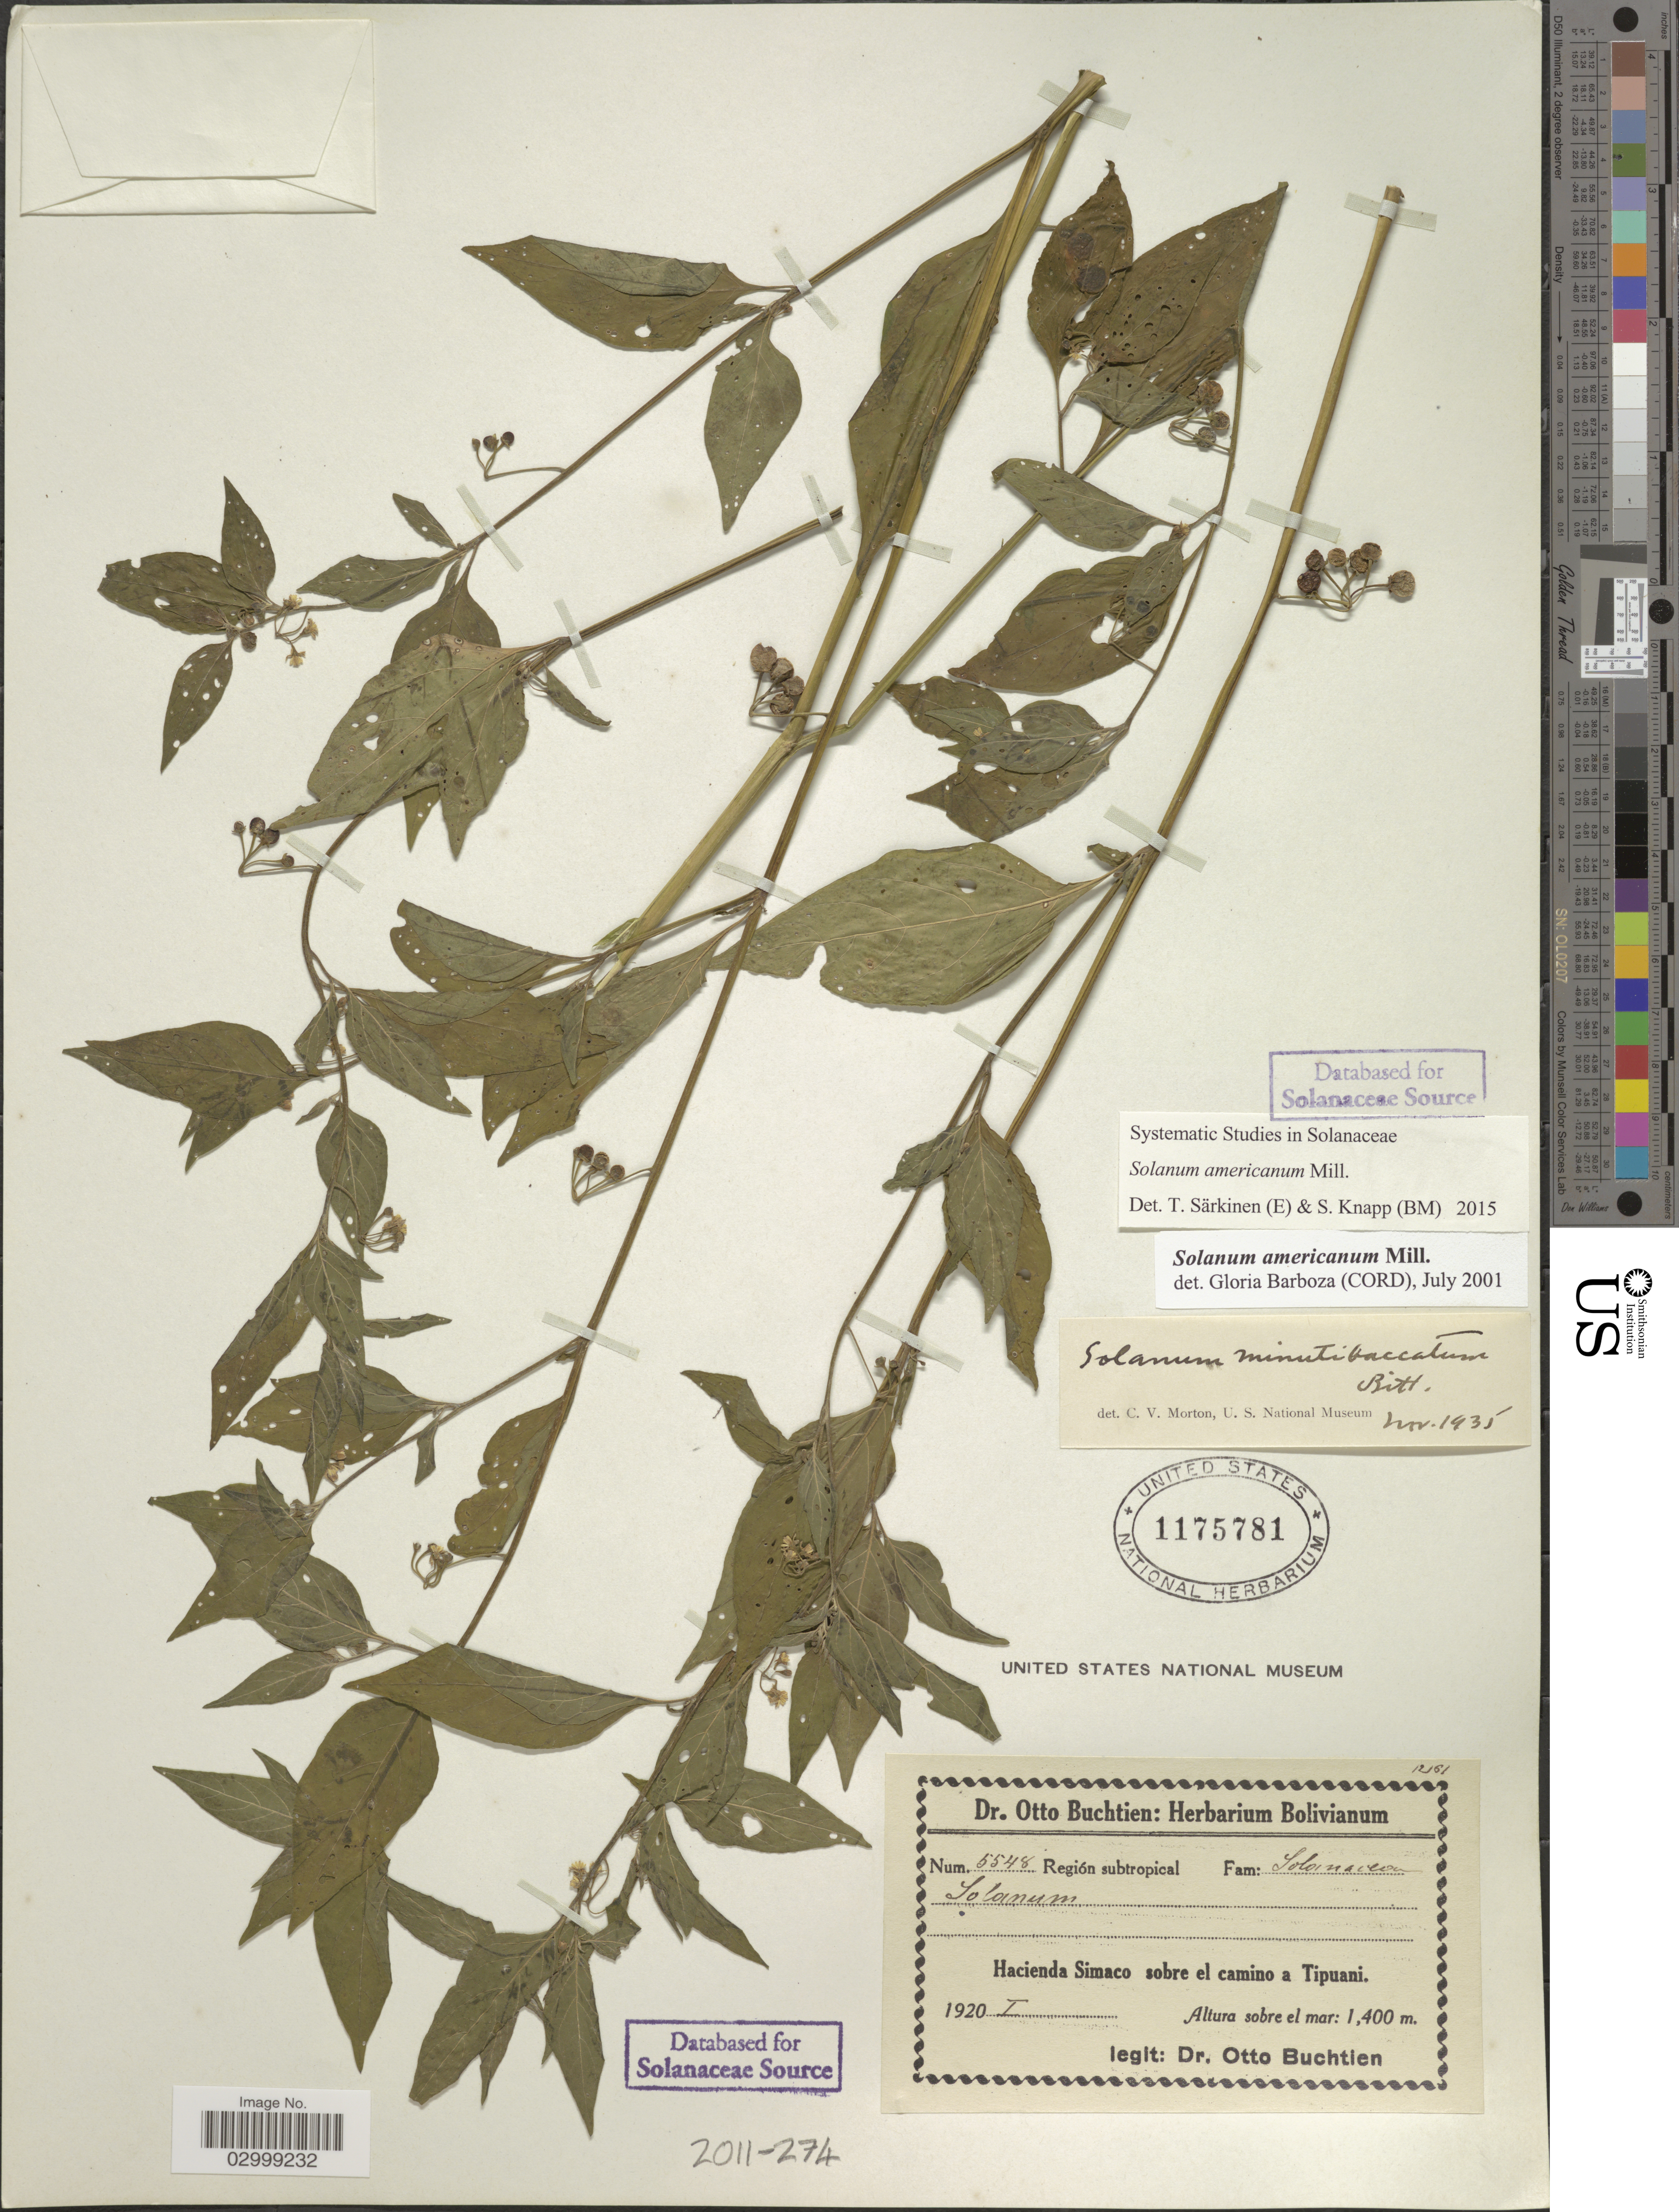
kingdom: Plantae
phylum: Tracheophyta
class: Magnoliopsida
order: Solanales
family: Solanaceae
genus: Solanum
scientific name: Solanum americanum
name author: Mill.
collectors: O. Buchtien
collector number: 5548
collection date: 1920-01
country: Bolivia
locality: Hacienda Simaco sobre el camino a Tipuani, Región subtropical.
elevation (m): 1400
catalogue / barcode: US 1175781